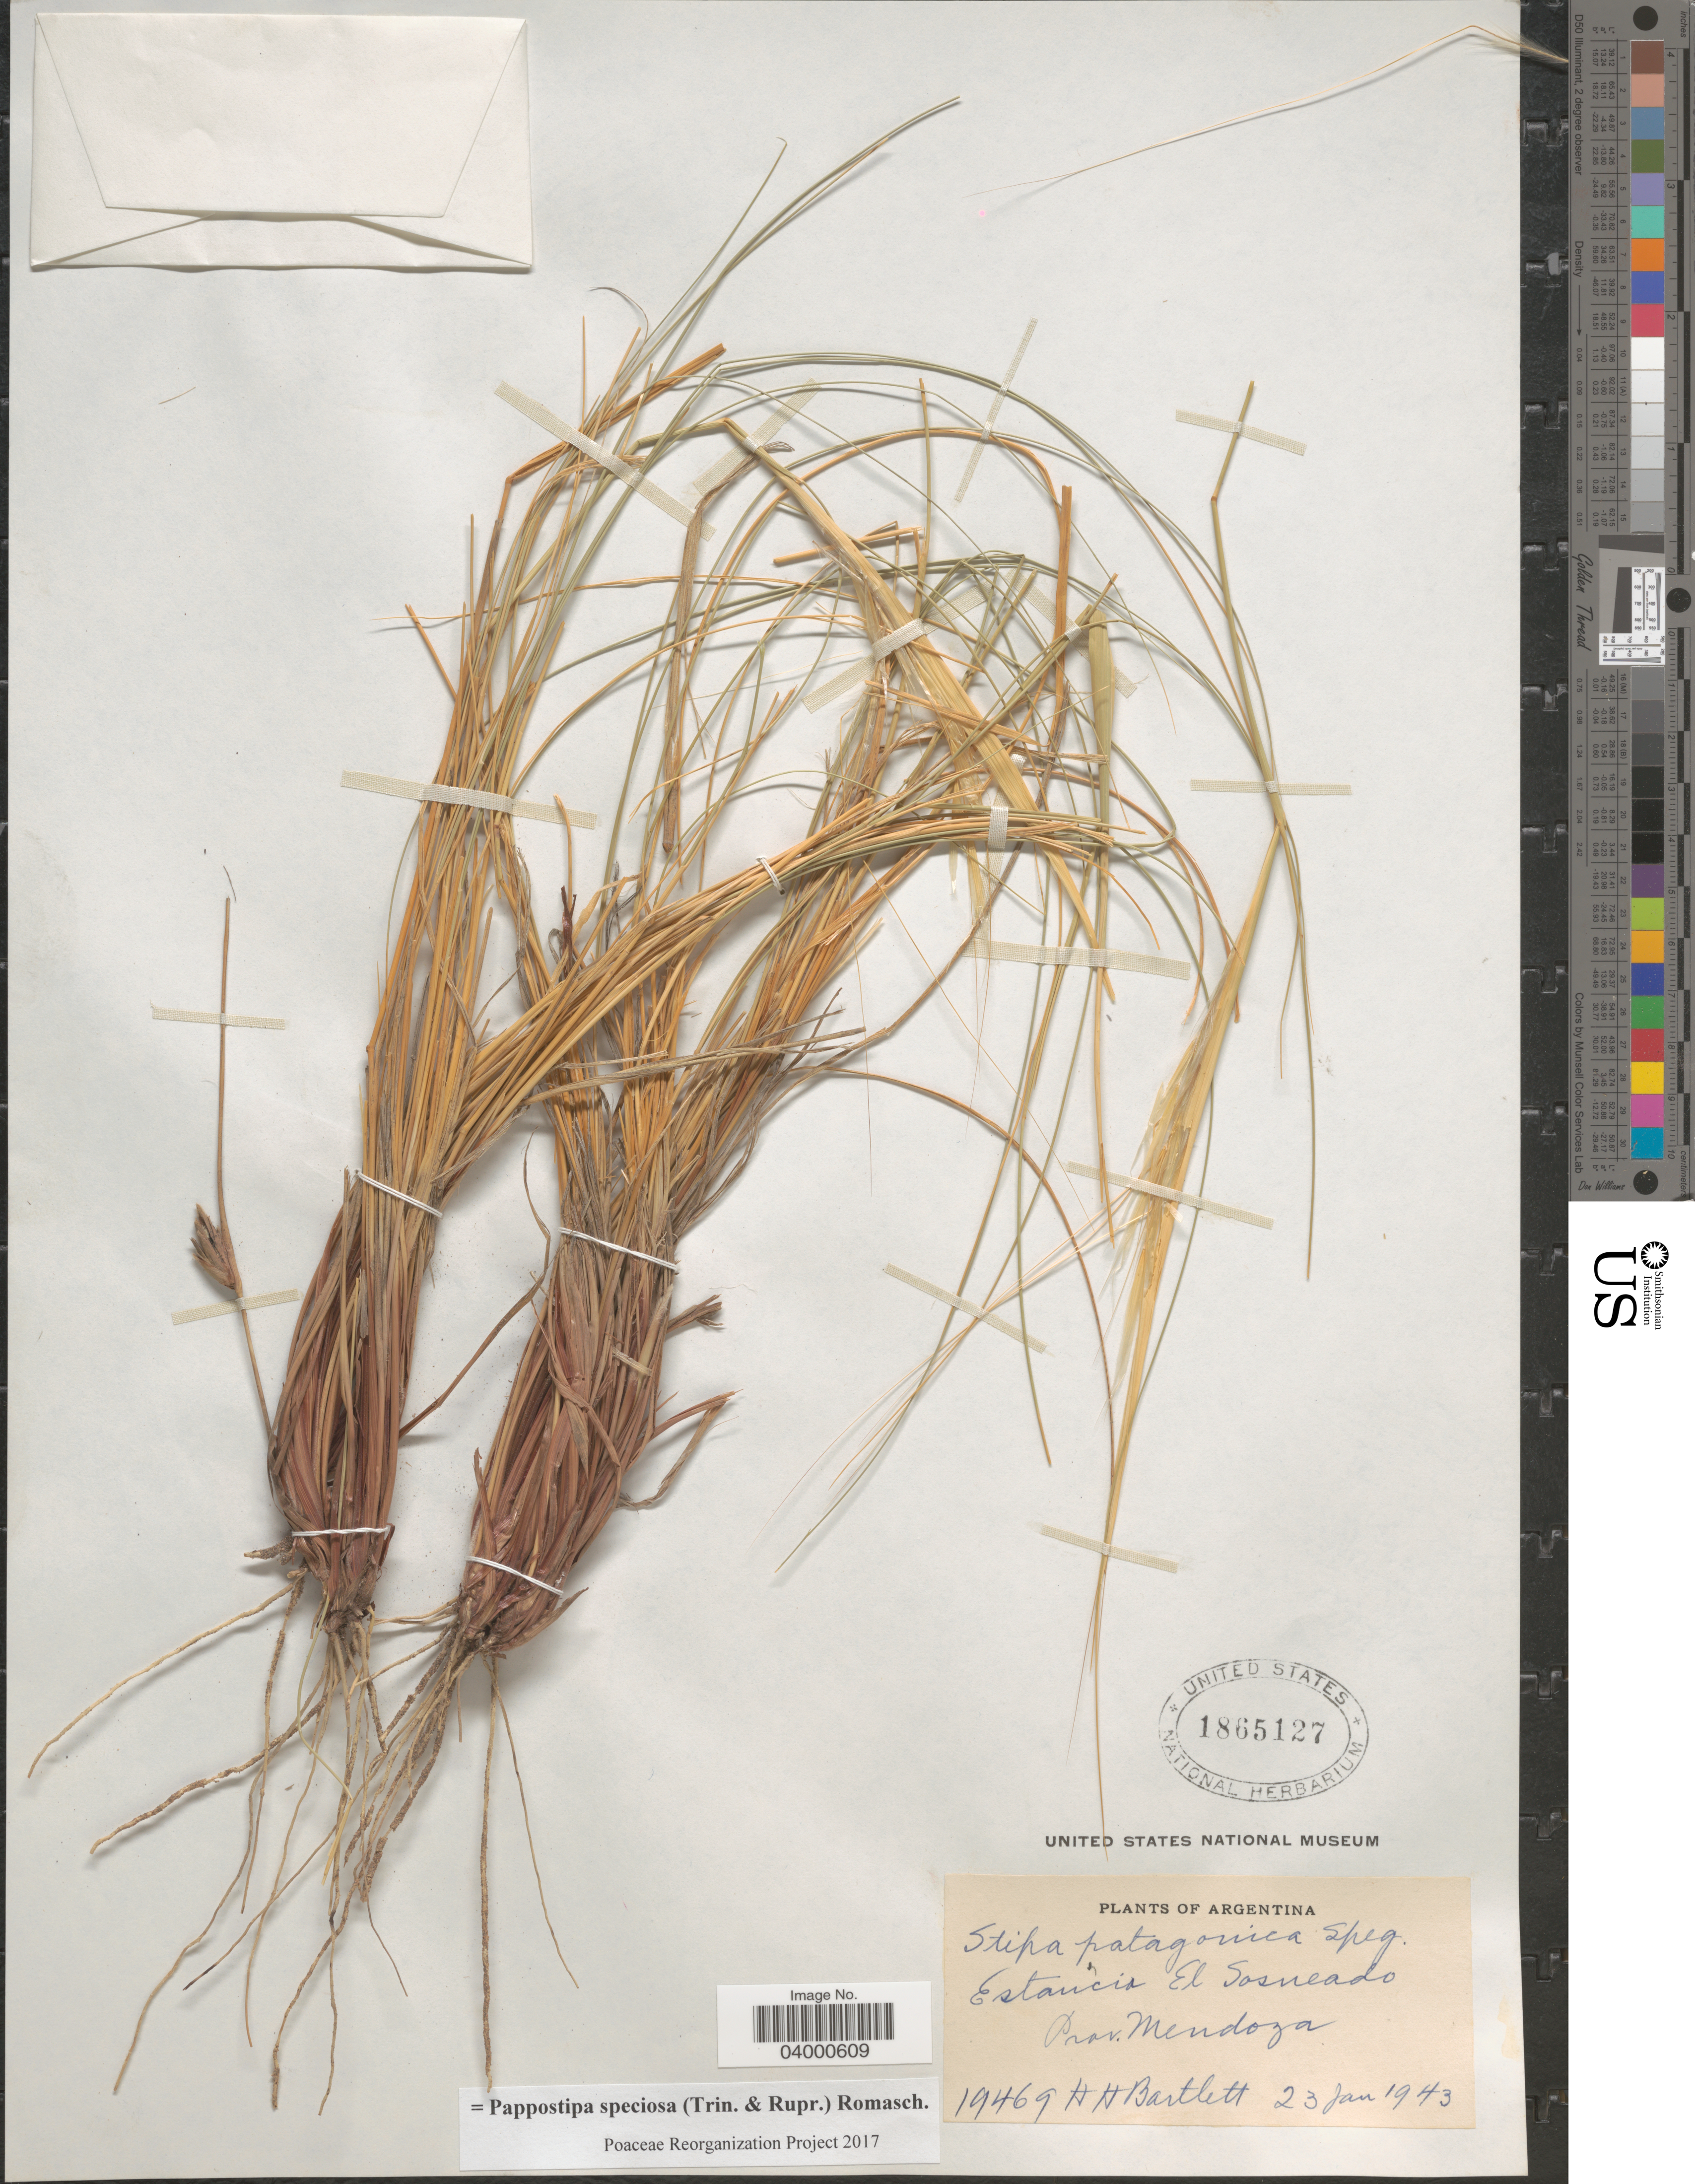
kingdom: Plantae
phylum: Tracheophyta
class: Liliopsida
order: Poales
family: Poaceae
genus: Pappostipa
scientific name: Pappostipa speciosa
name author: (Trin. & Rupr.) Romasch.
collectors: H. H. Bartlett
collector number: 19469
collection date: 1943-01-23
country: Argentina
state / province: Mendoza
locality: Estancia El Sosneado.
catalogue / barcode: US 1865127